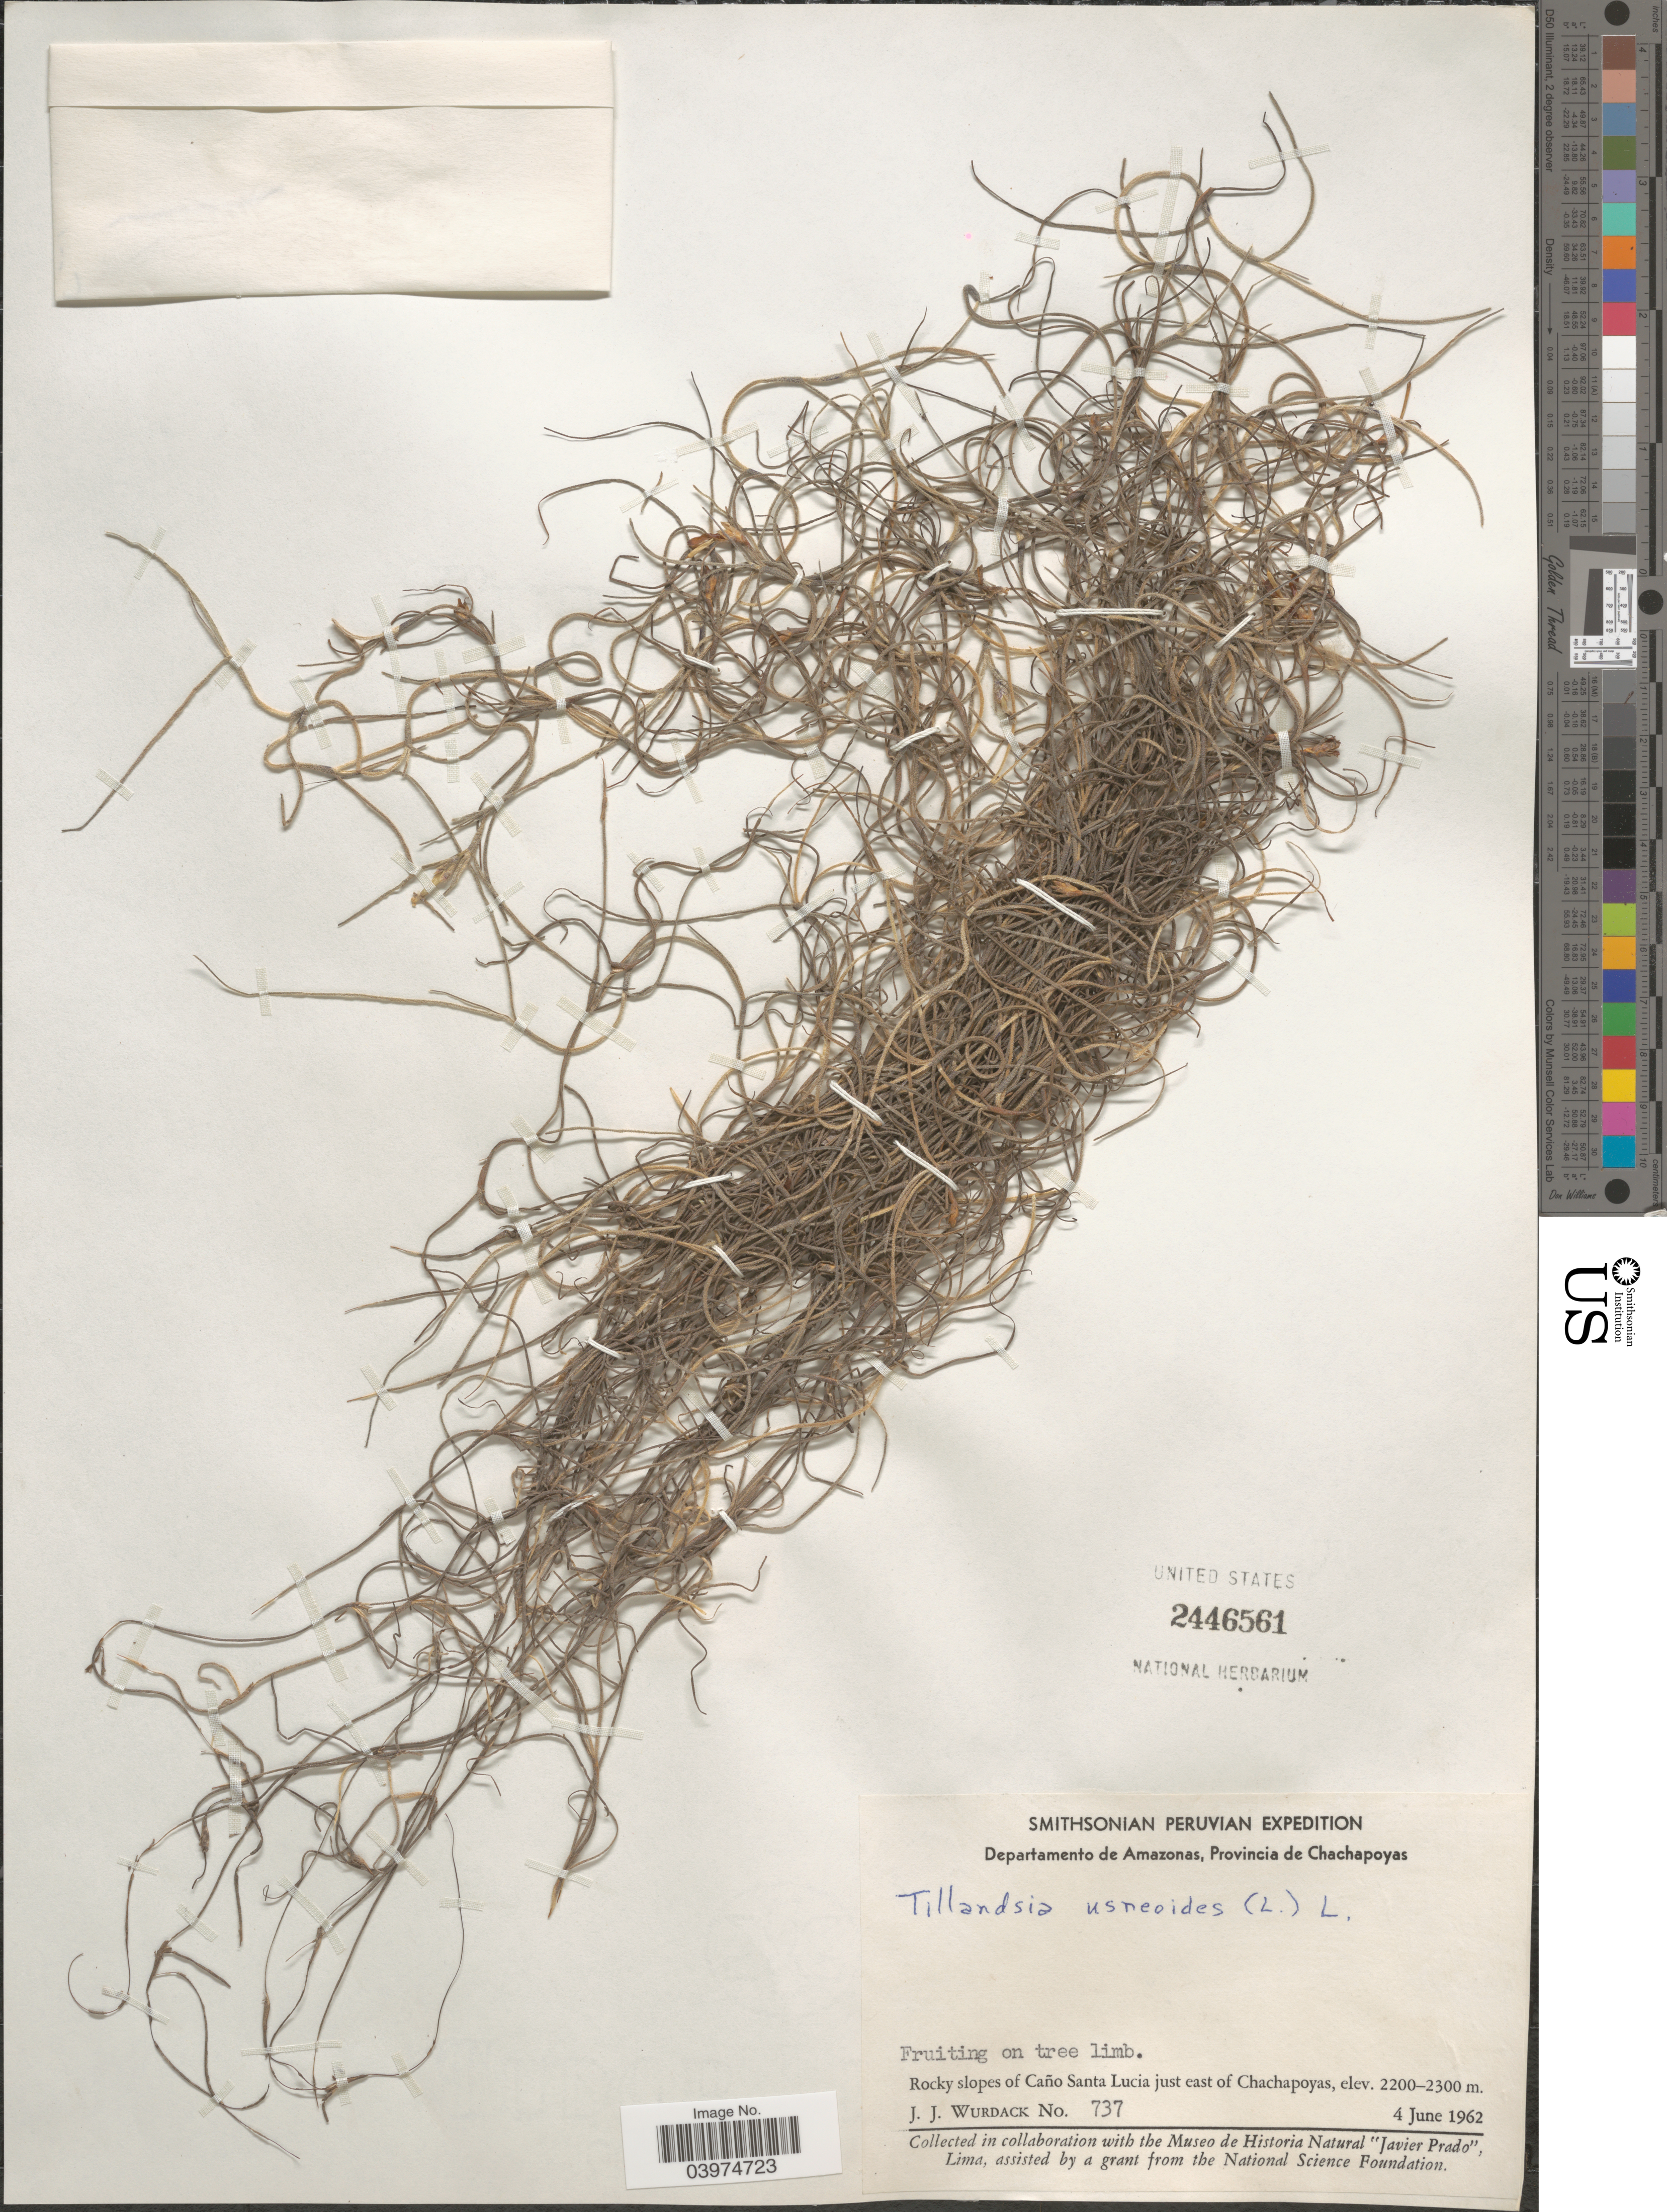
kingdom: Plantae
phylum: Tracheophyta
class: Liliopsida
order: Poales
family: Bromeliaceae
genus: Tillandsia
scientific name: Tillandsia usneoides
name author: (L.) L.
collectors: J. J. Wurdack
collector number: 737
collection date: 1962-06-04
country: Peru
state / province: Amazonas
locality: Smithsonian Peruvian Expedition. Departamento de Amazonas, Provincia de Chachapoyas. Rocky slopes of Caño Santa Lucia just east of Chachapoyas.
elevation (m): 2200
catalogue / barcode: US 2446561